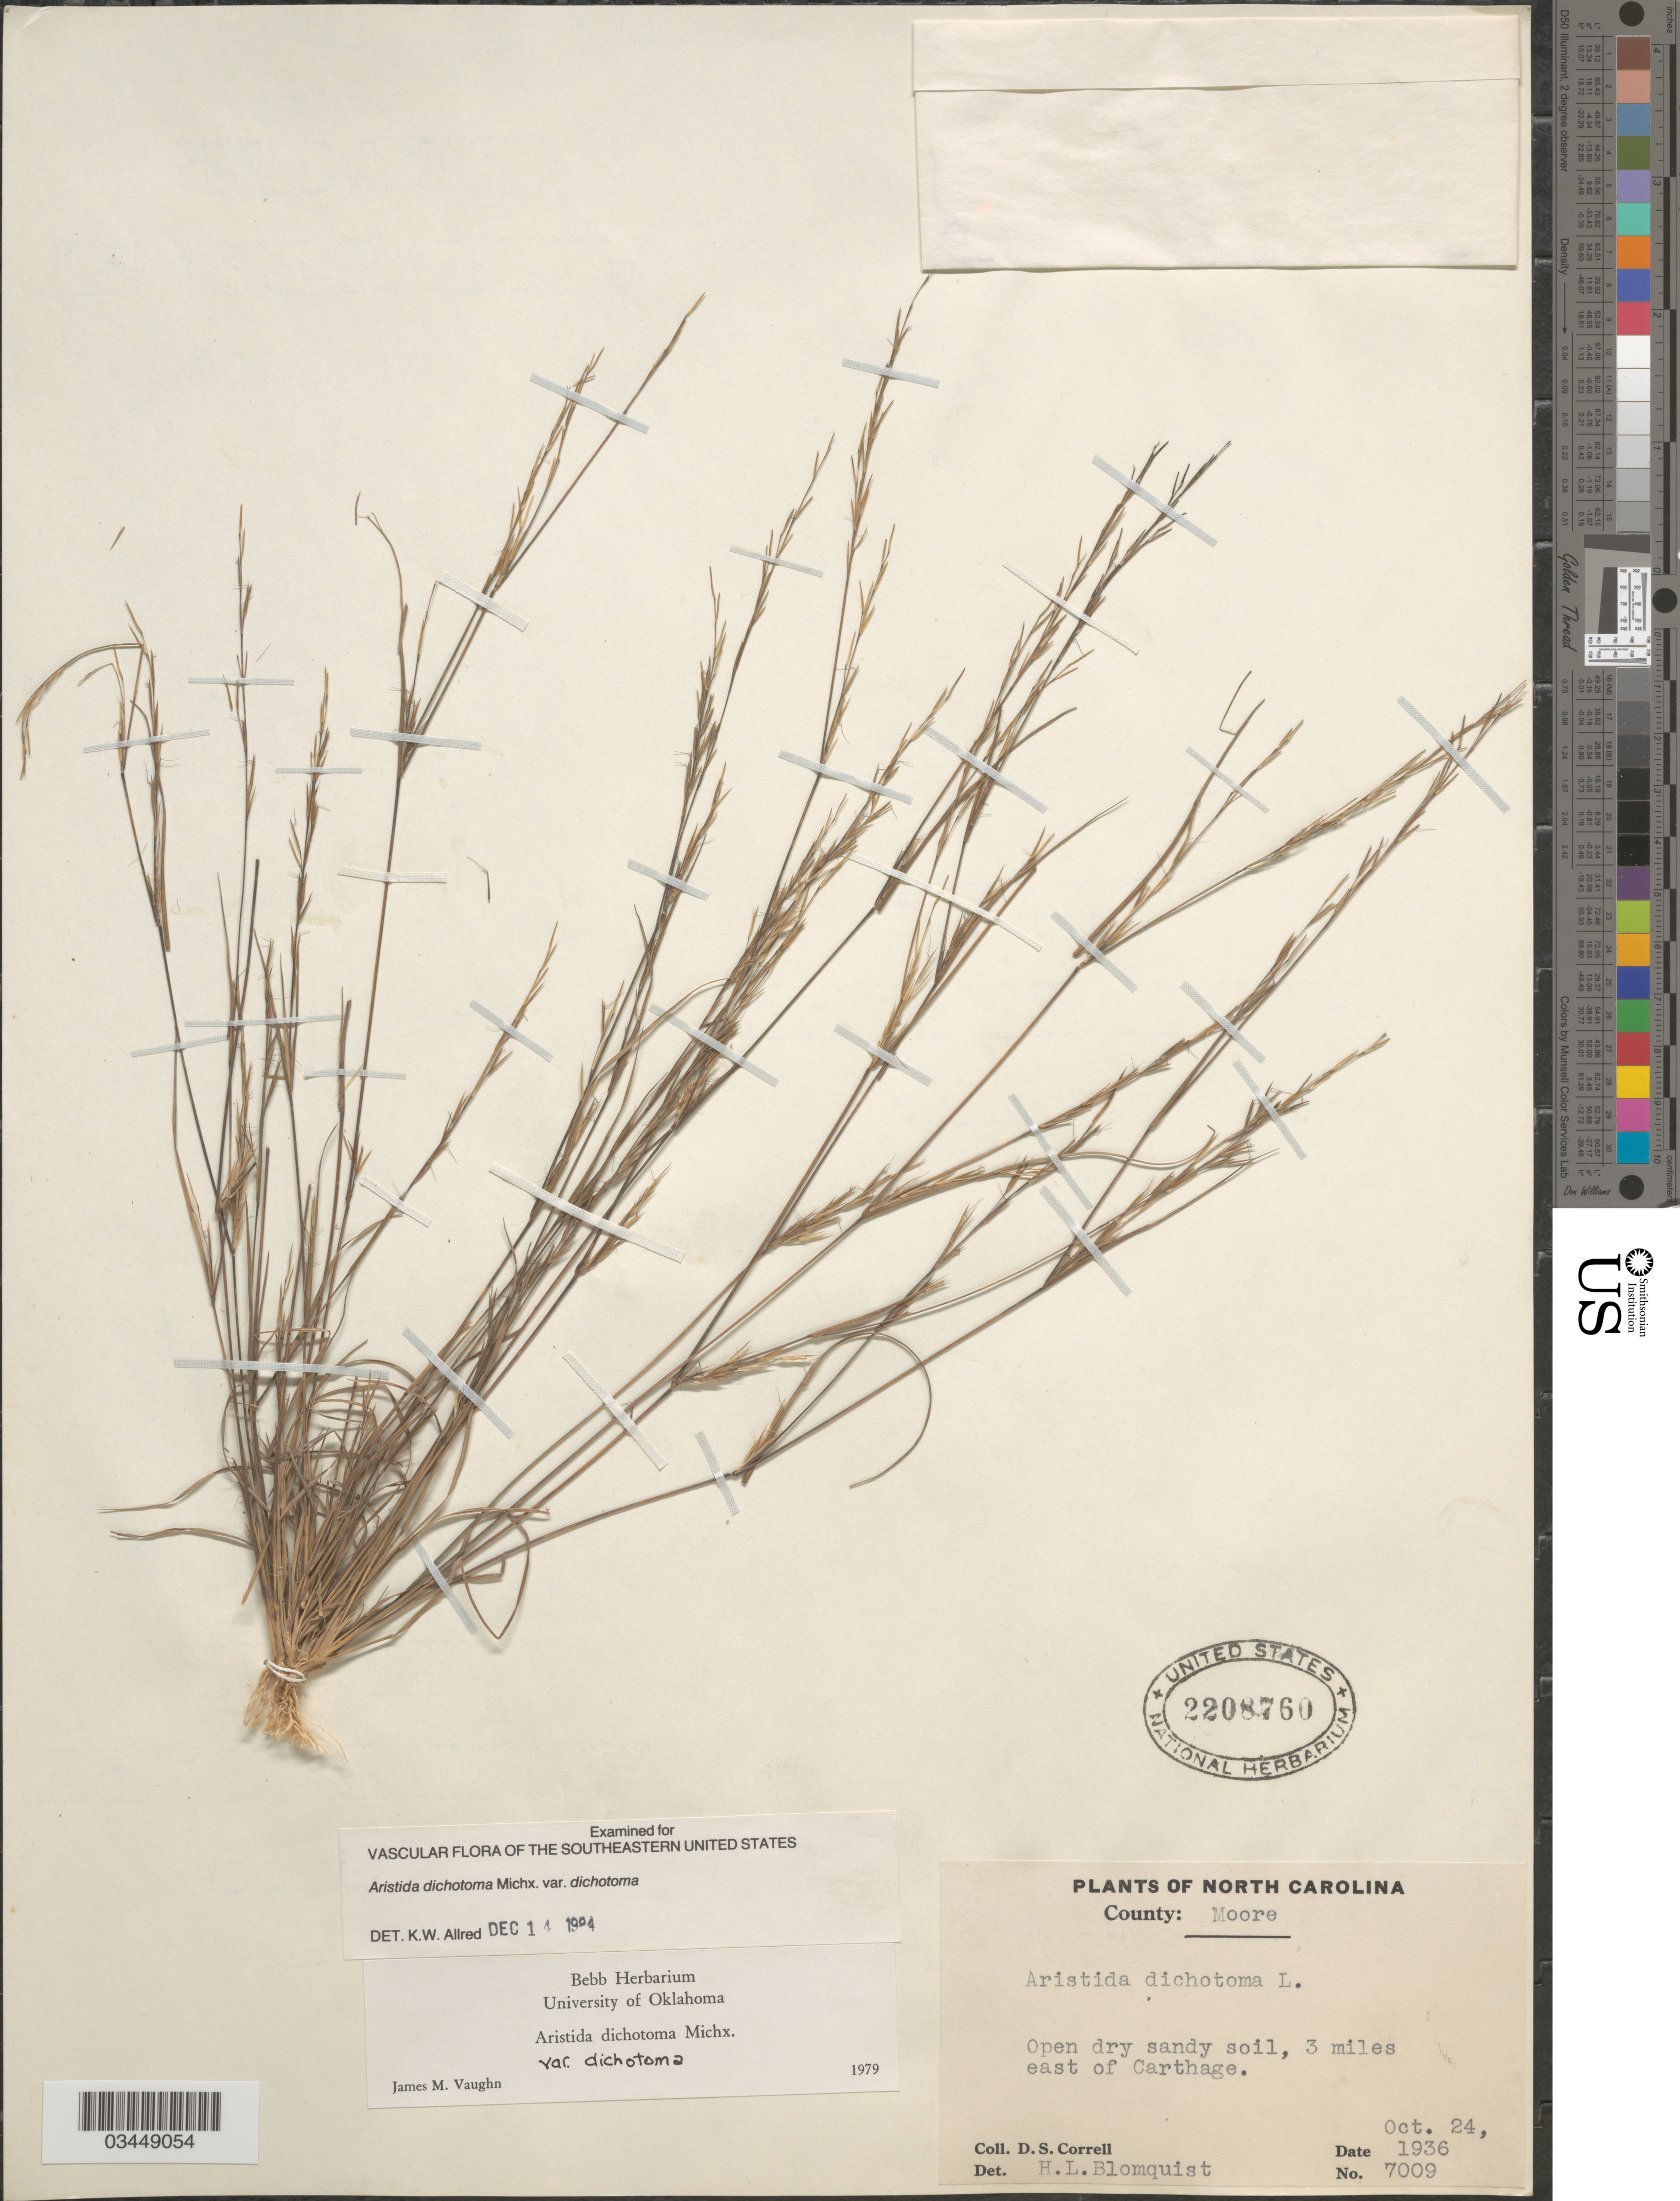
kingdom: Plantae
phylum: Tracheophyta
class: Liliopsida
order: Poales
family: Poaceae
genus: Aristida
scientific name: Aristida dichotoma var. dichotoma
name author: Michx.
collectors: D. S. Correll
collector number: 7009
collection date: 1936-10-24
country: United States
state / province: North Carolina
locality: County: Moore. Open dry sandy soil, 3 miles east of Carthage.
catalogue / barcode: US 2208760